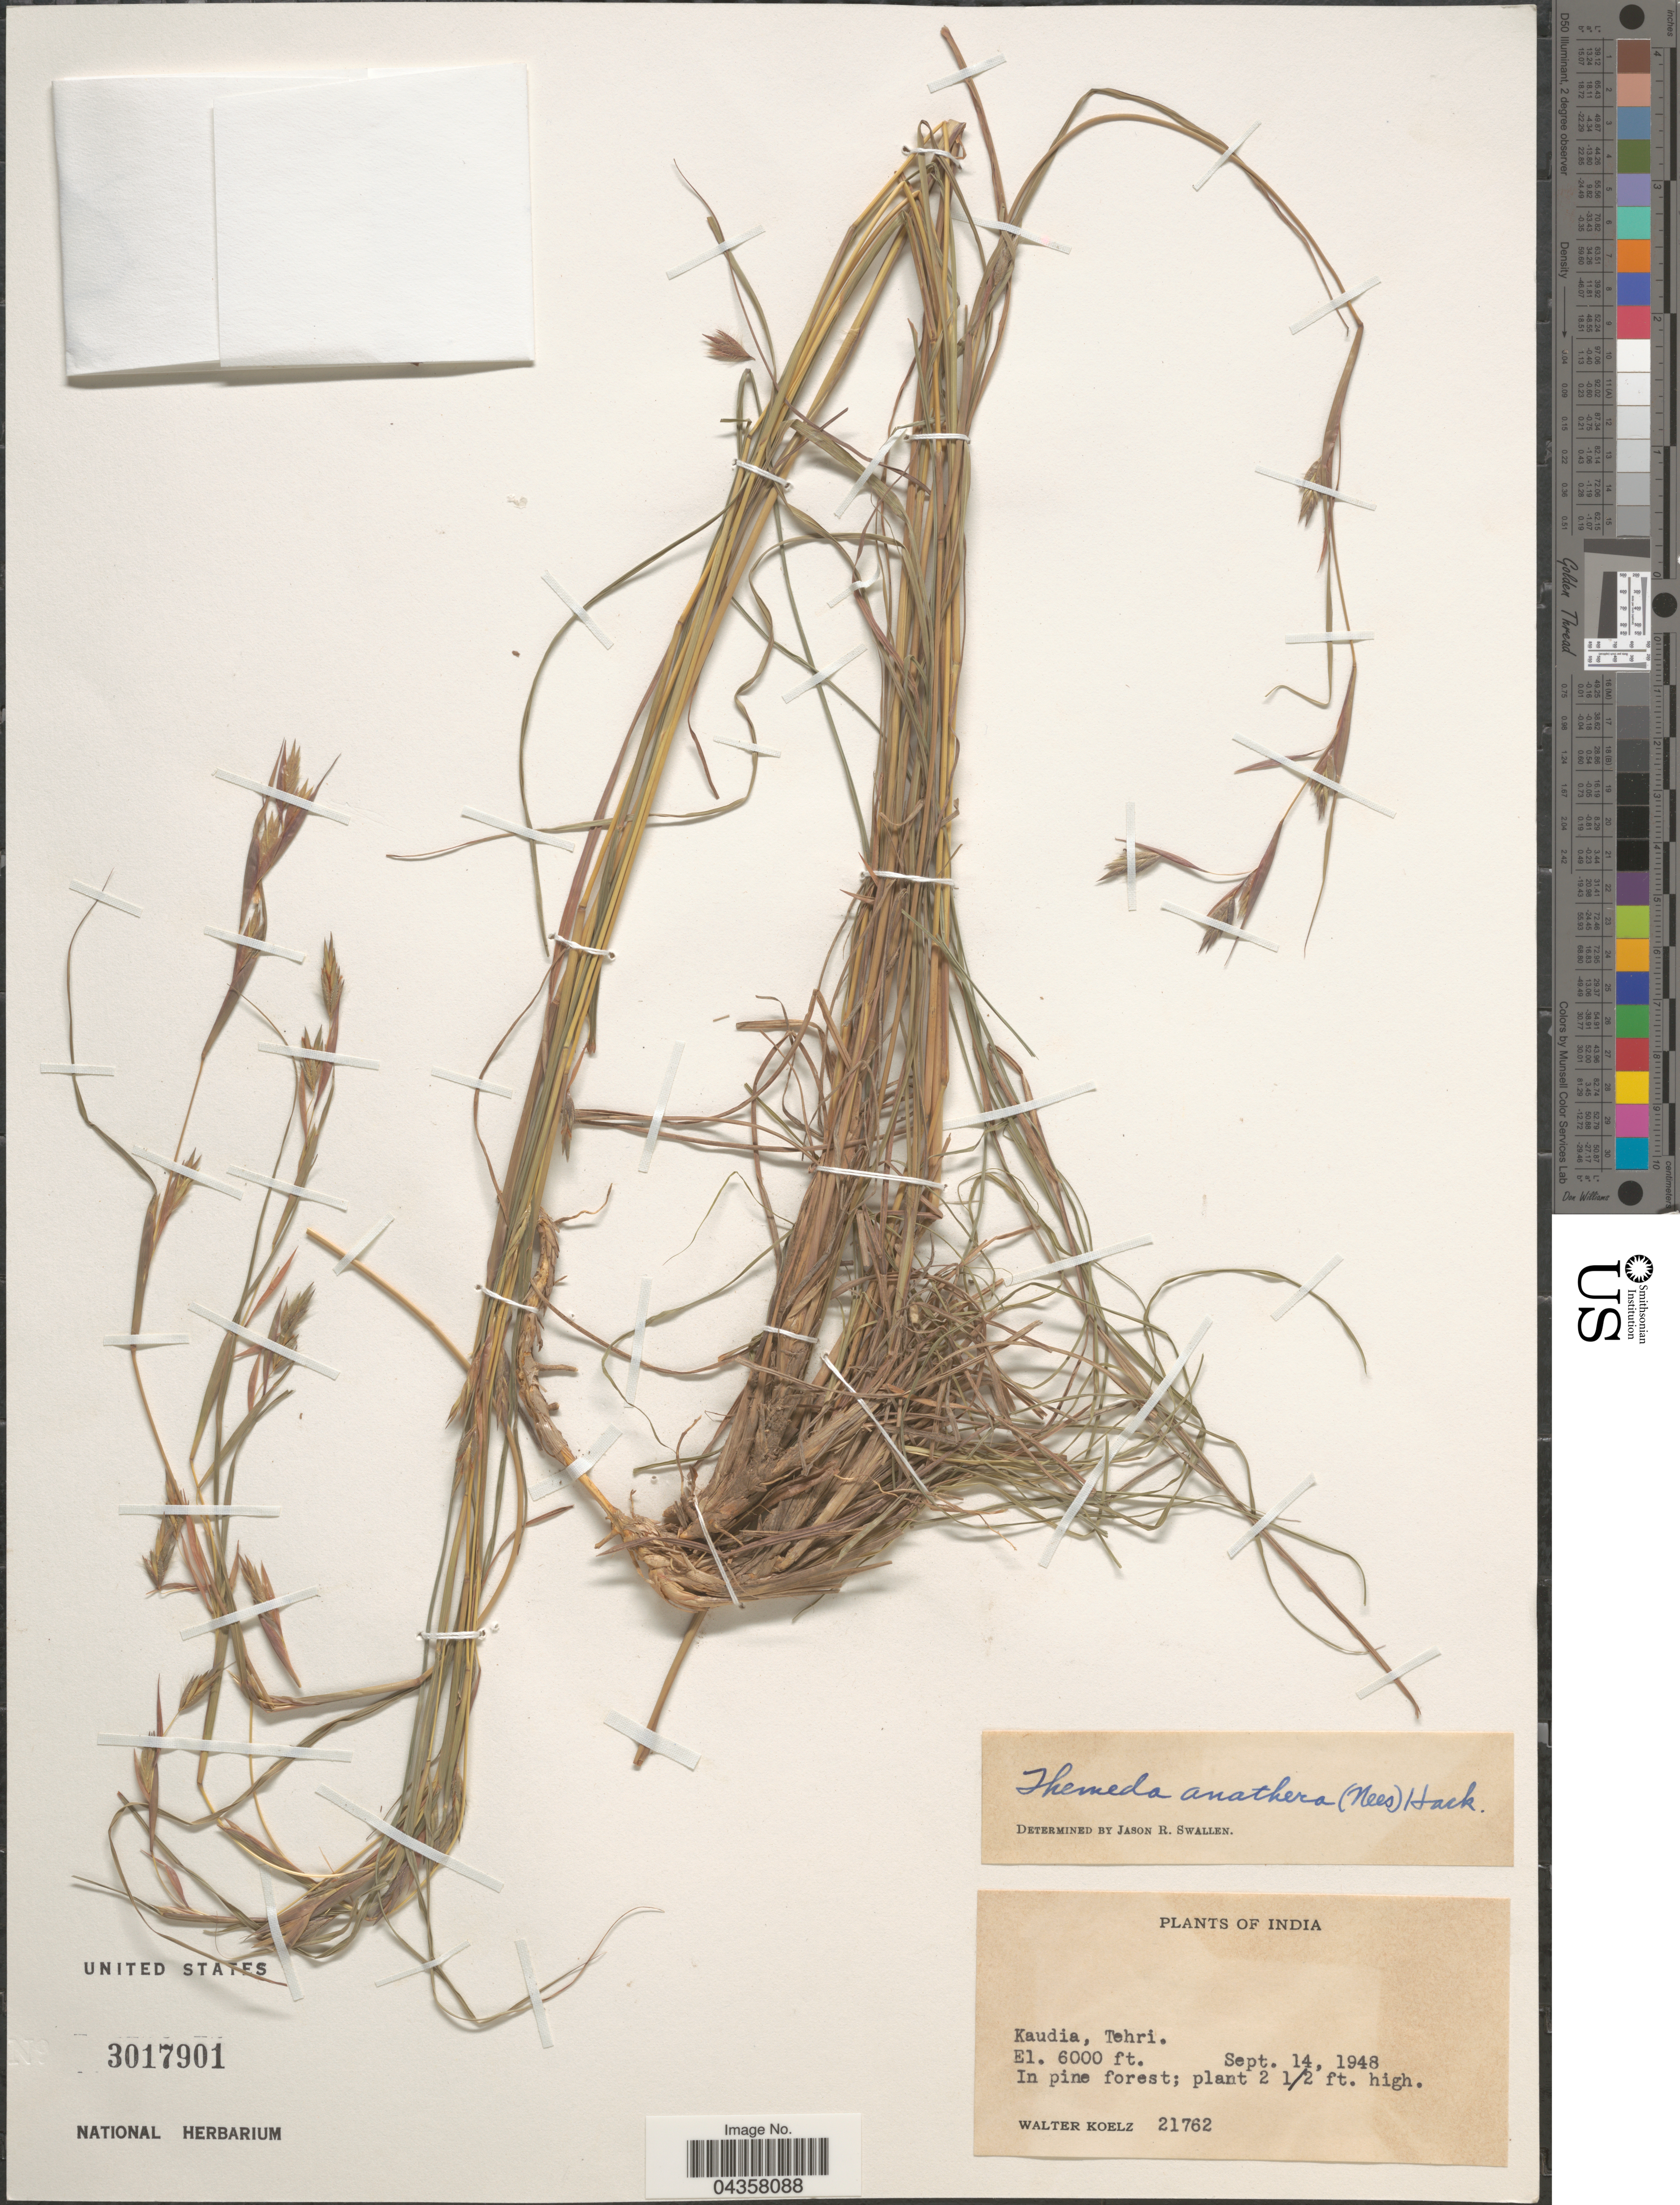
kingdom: Plantae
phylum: Tracheophyta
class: Liliopsida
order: Poales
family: Poaceae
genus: Themeda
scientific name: Themeda anathera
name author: (Nees) Hack.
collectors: W. N. Koelz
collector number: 21762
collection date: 1948-09-14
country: India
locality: Kaudia, Tehri.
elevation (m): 1829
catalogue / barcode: US 3017901